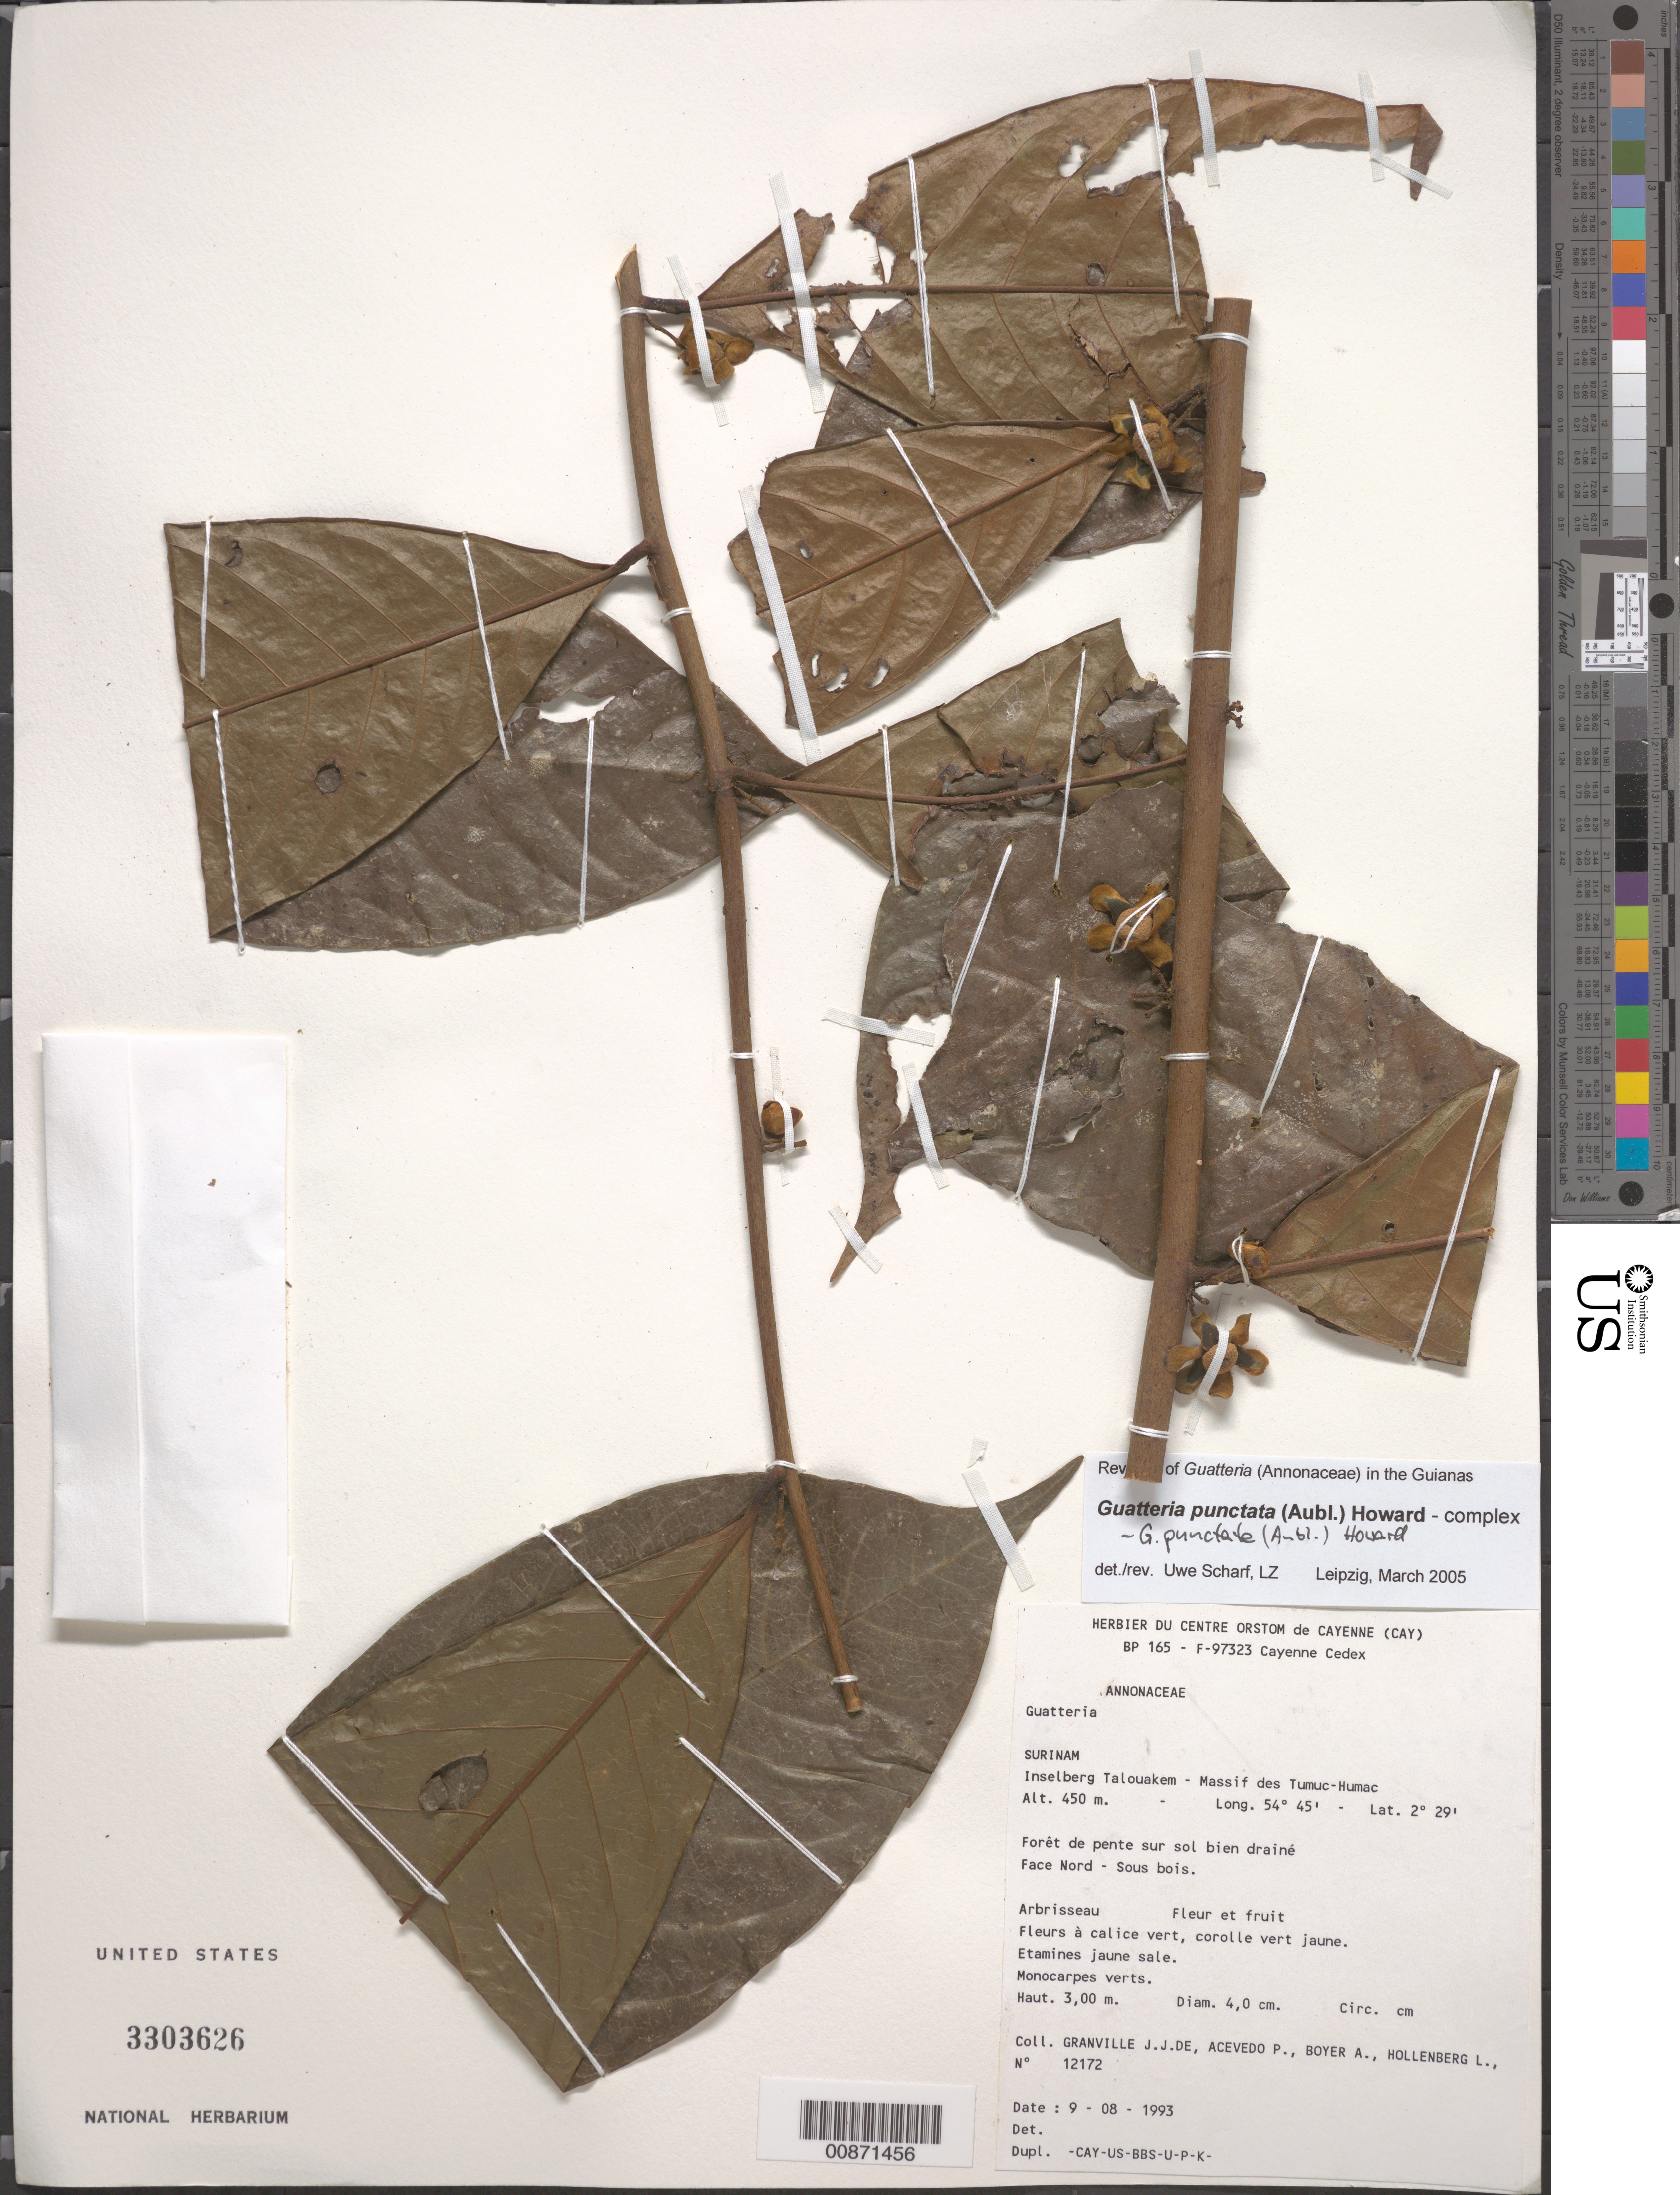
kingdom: Plantae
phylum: Tracheophyta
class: Magnoliopsida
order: Magnoliales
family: Annonaceae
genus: Guatteria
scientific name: Guatteria punctata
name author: (Aubl.) R.A. Howard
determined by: Scharf, U.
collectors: J.-J. de Granville, P. Acevedo-Rodr., A. Boyer & L. Hollenberg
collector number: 12172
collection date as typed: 9-Aug-93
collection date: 1993-08-09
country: Suriname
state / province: Sipaliwini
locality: Inselberg Talouakem, Massif des Tumuc-Humac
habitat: Forêt de pente sur sol bien drainé; face nord, sous bois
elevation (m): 450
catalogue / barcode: US 3303626